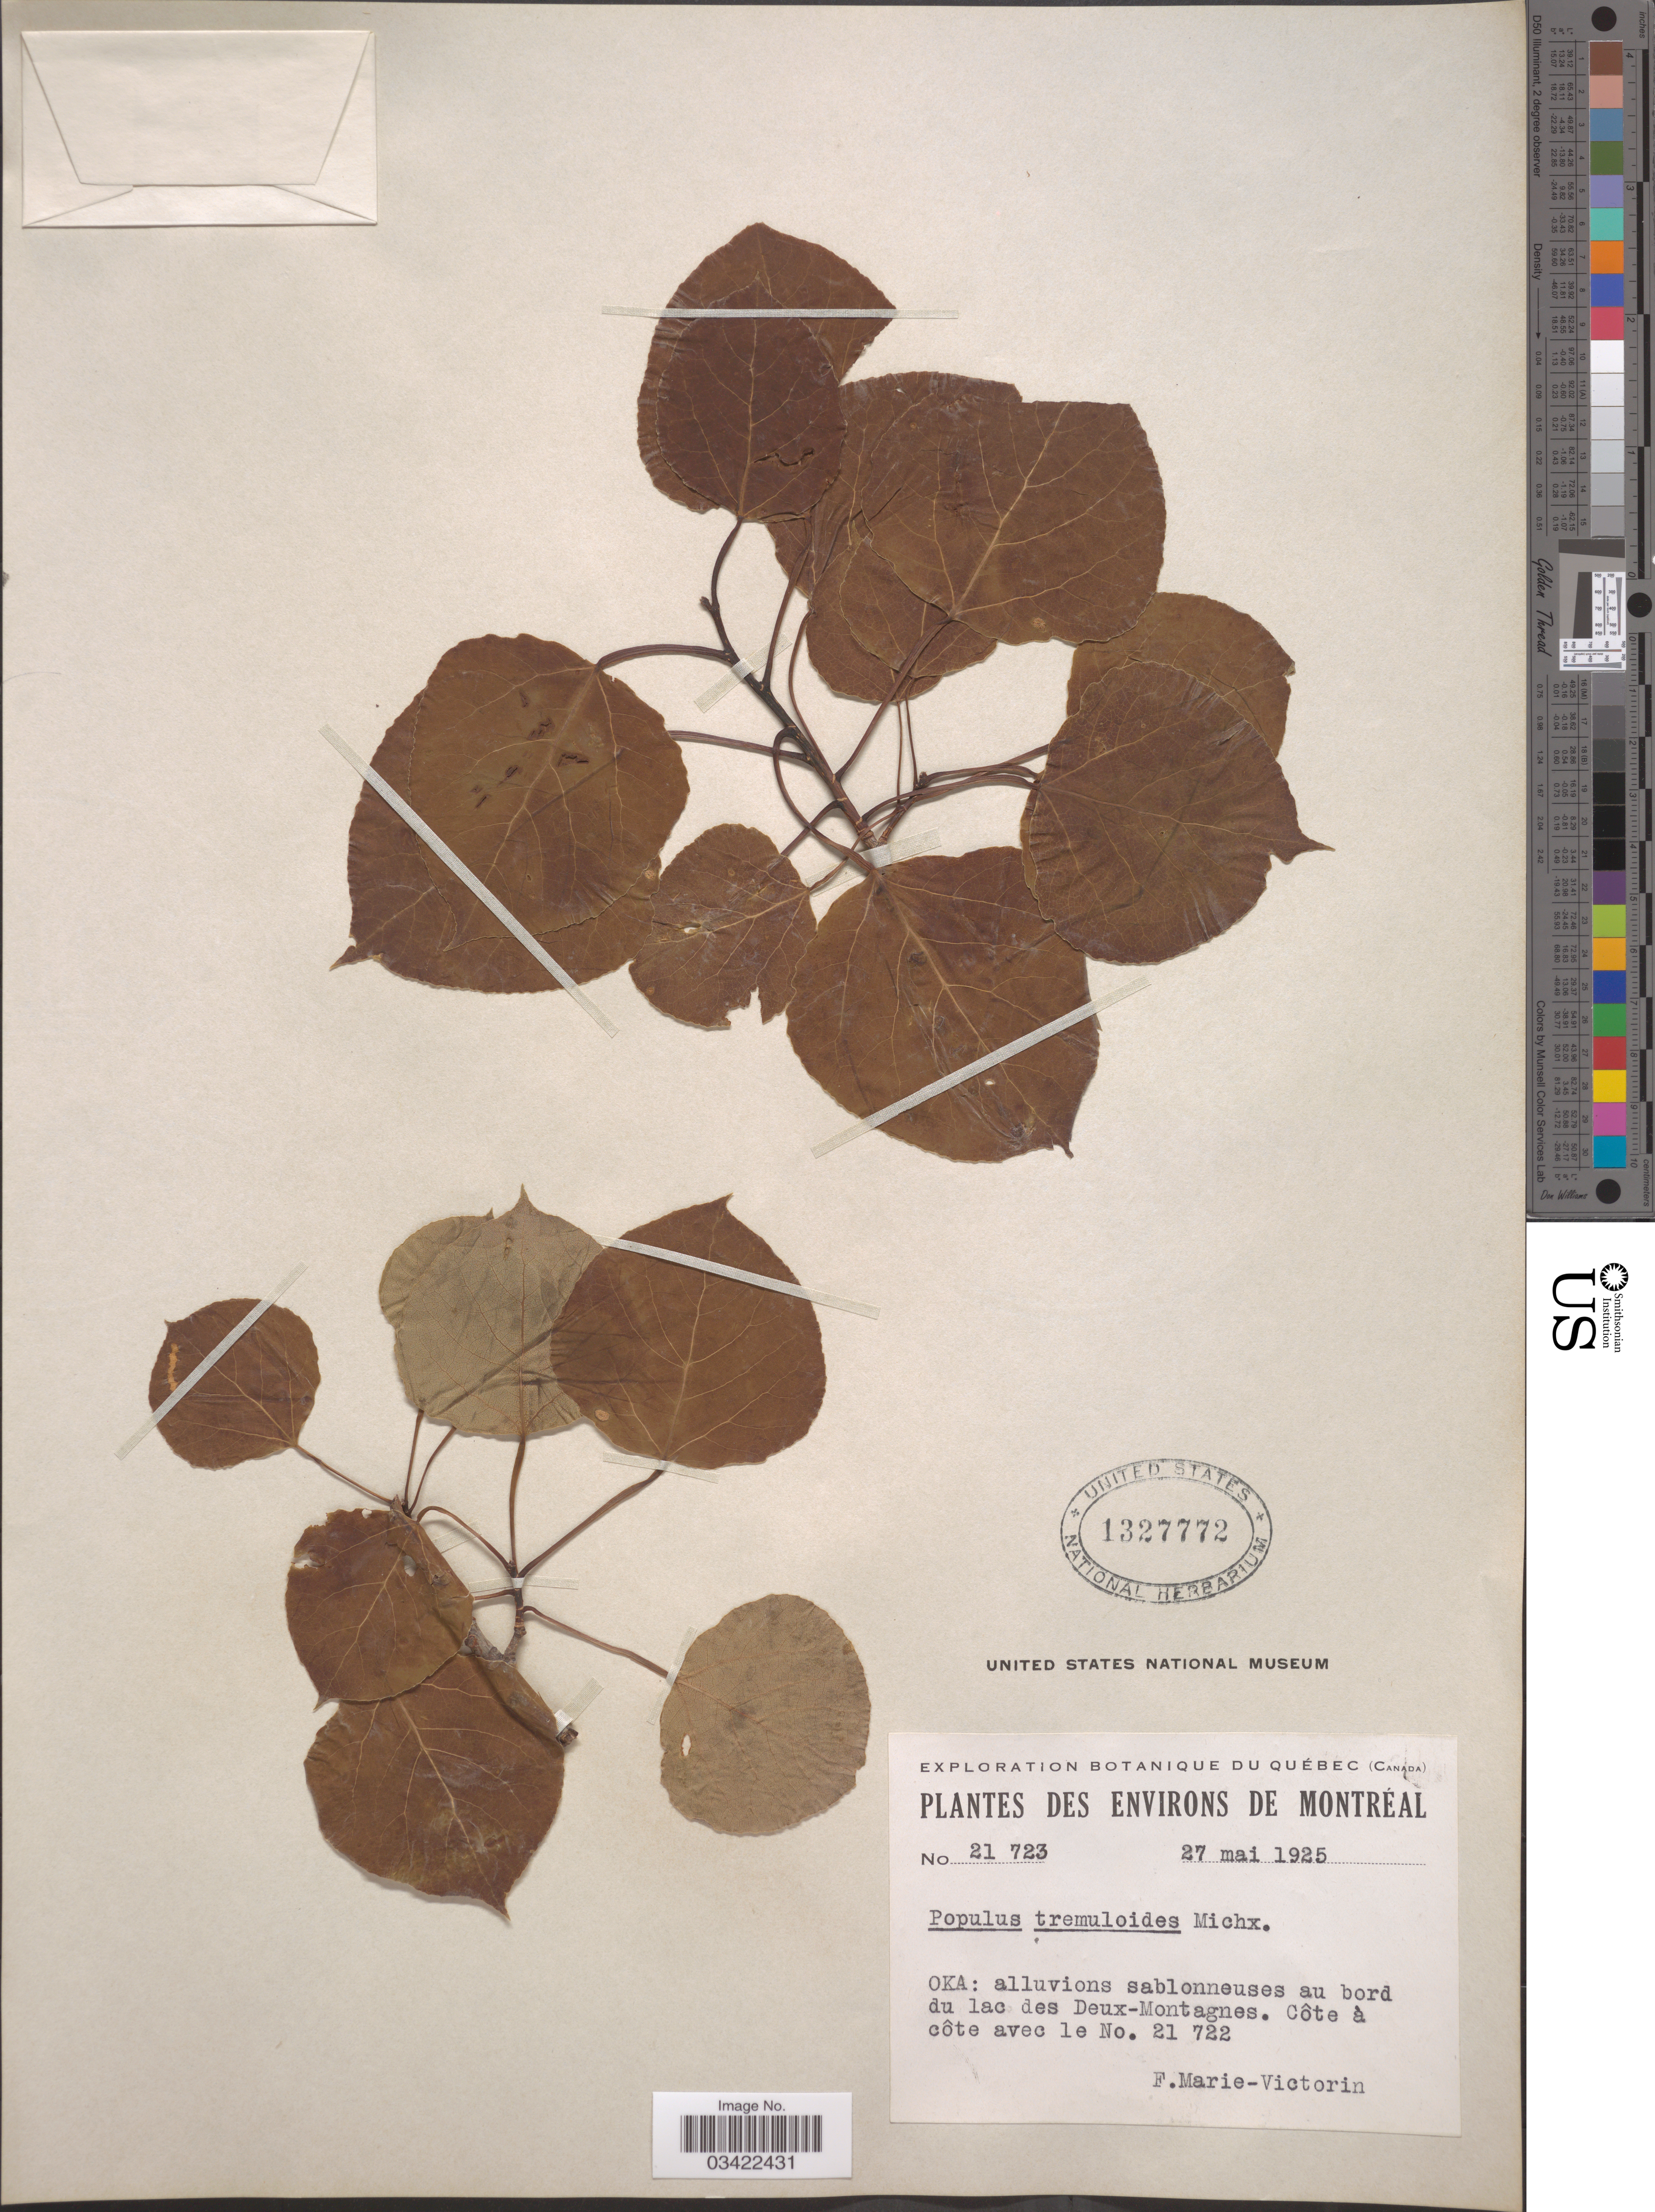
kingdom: Plantae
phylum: Tracheophyta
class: Magnoliopsida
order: Malpighiales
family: Salicaceae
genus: Populus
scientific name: Populus tremuloides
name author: Michx.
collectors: F. Marie-Victorin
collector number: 21723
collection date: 1925-05-27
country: Canada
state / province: Quebec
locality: Environs de Montréal. Oka: alluvions sablonneuses au bord du lac des Deux-Montagnes.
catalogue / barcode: US 1327772